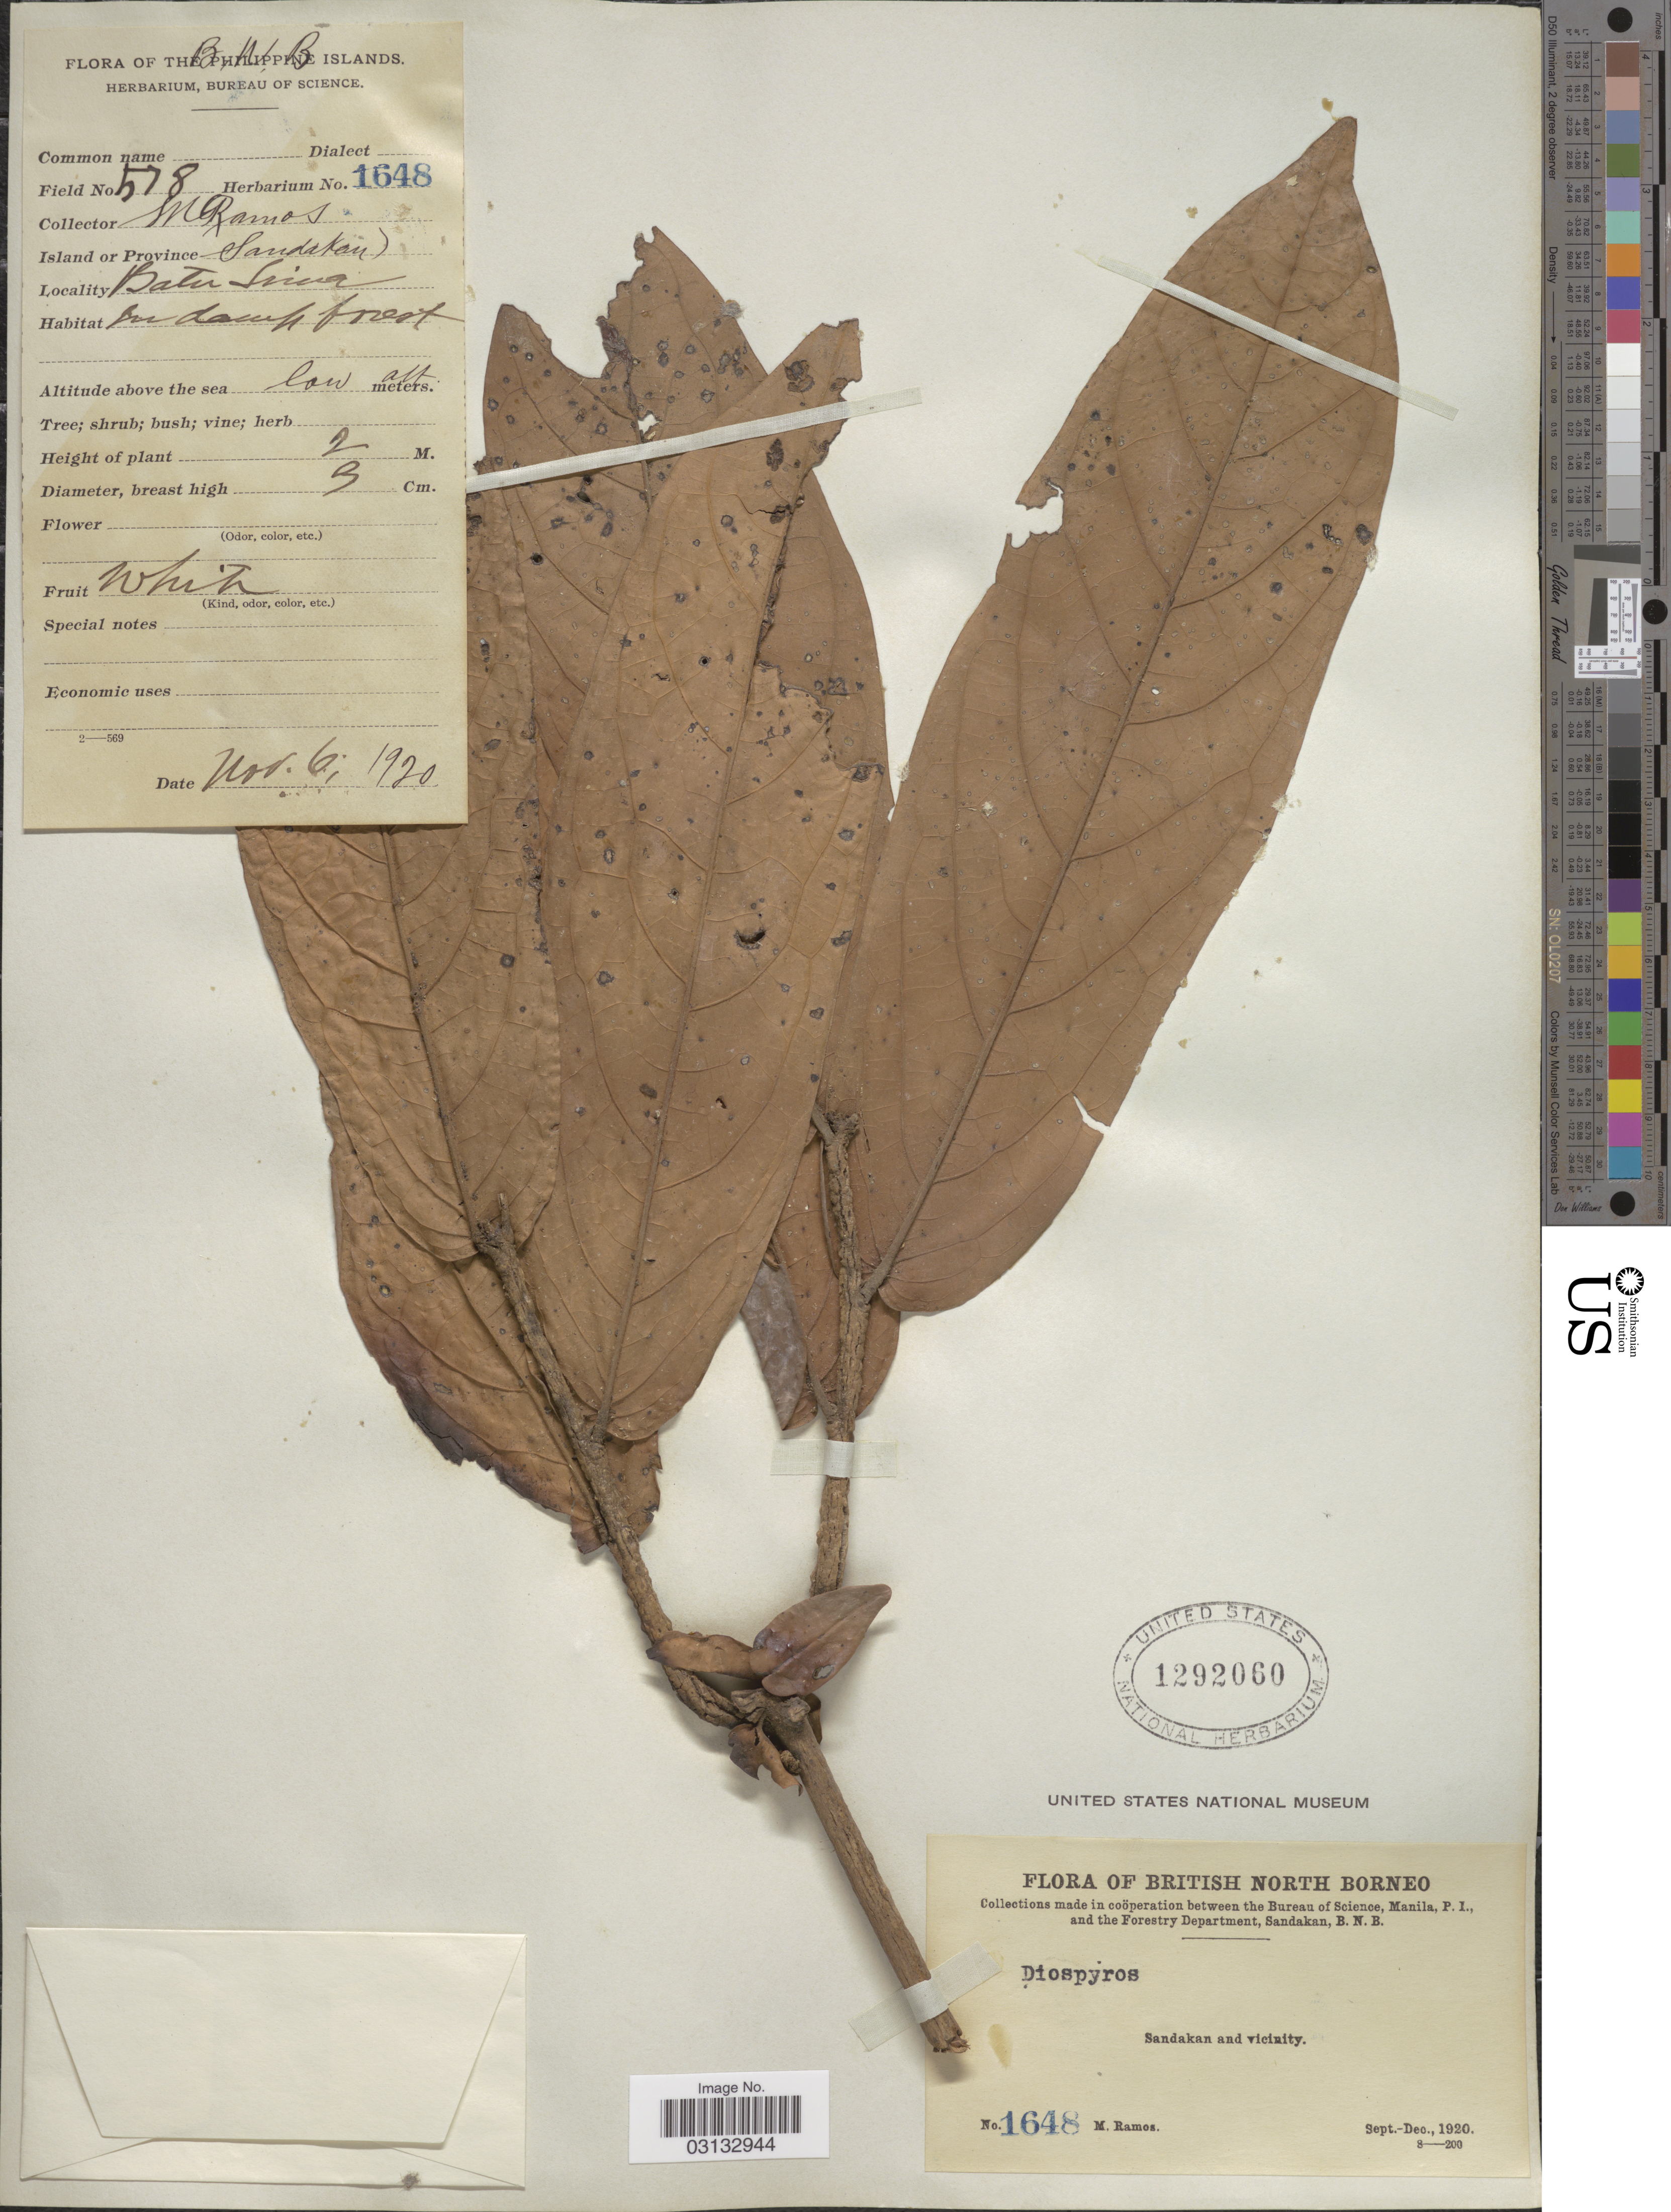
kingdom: Plantae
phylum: Tracheophyta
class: Magnoliopsida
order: Ericales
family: Ebenaceae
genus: Diospyros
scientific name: Diospyros sp.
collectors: M. Ramos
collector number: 1648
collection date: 1920-11-06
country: Malaysia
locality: British North Borneo, Sandakan and vicinity. Batu Suia [interpreted].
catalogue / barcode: US 1292060